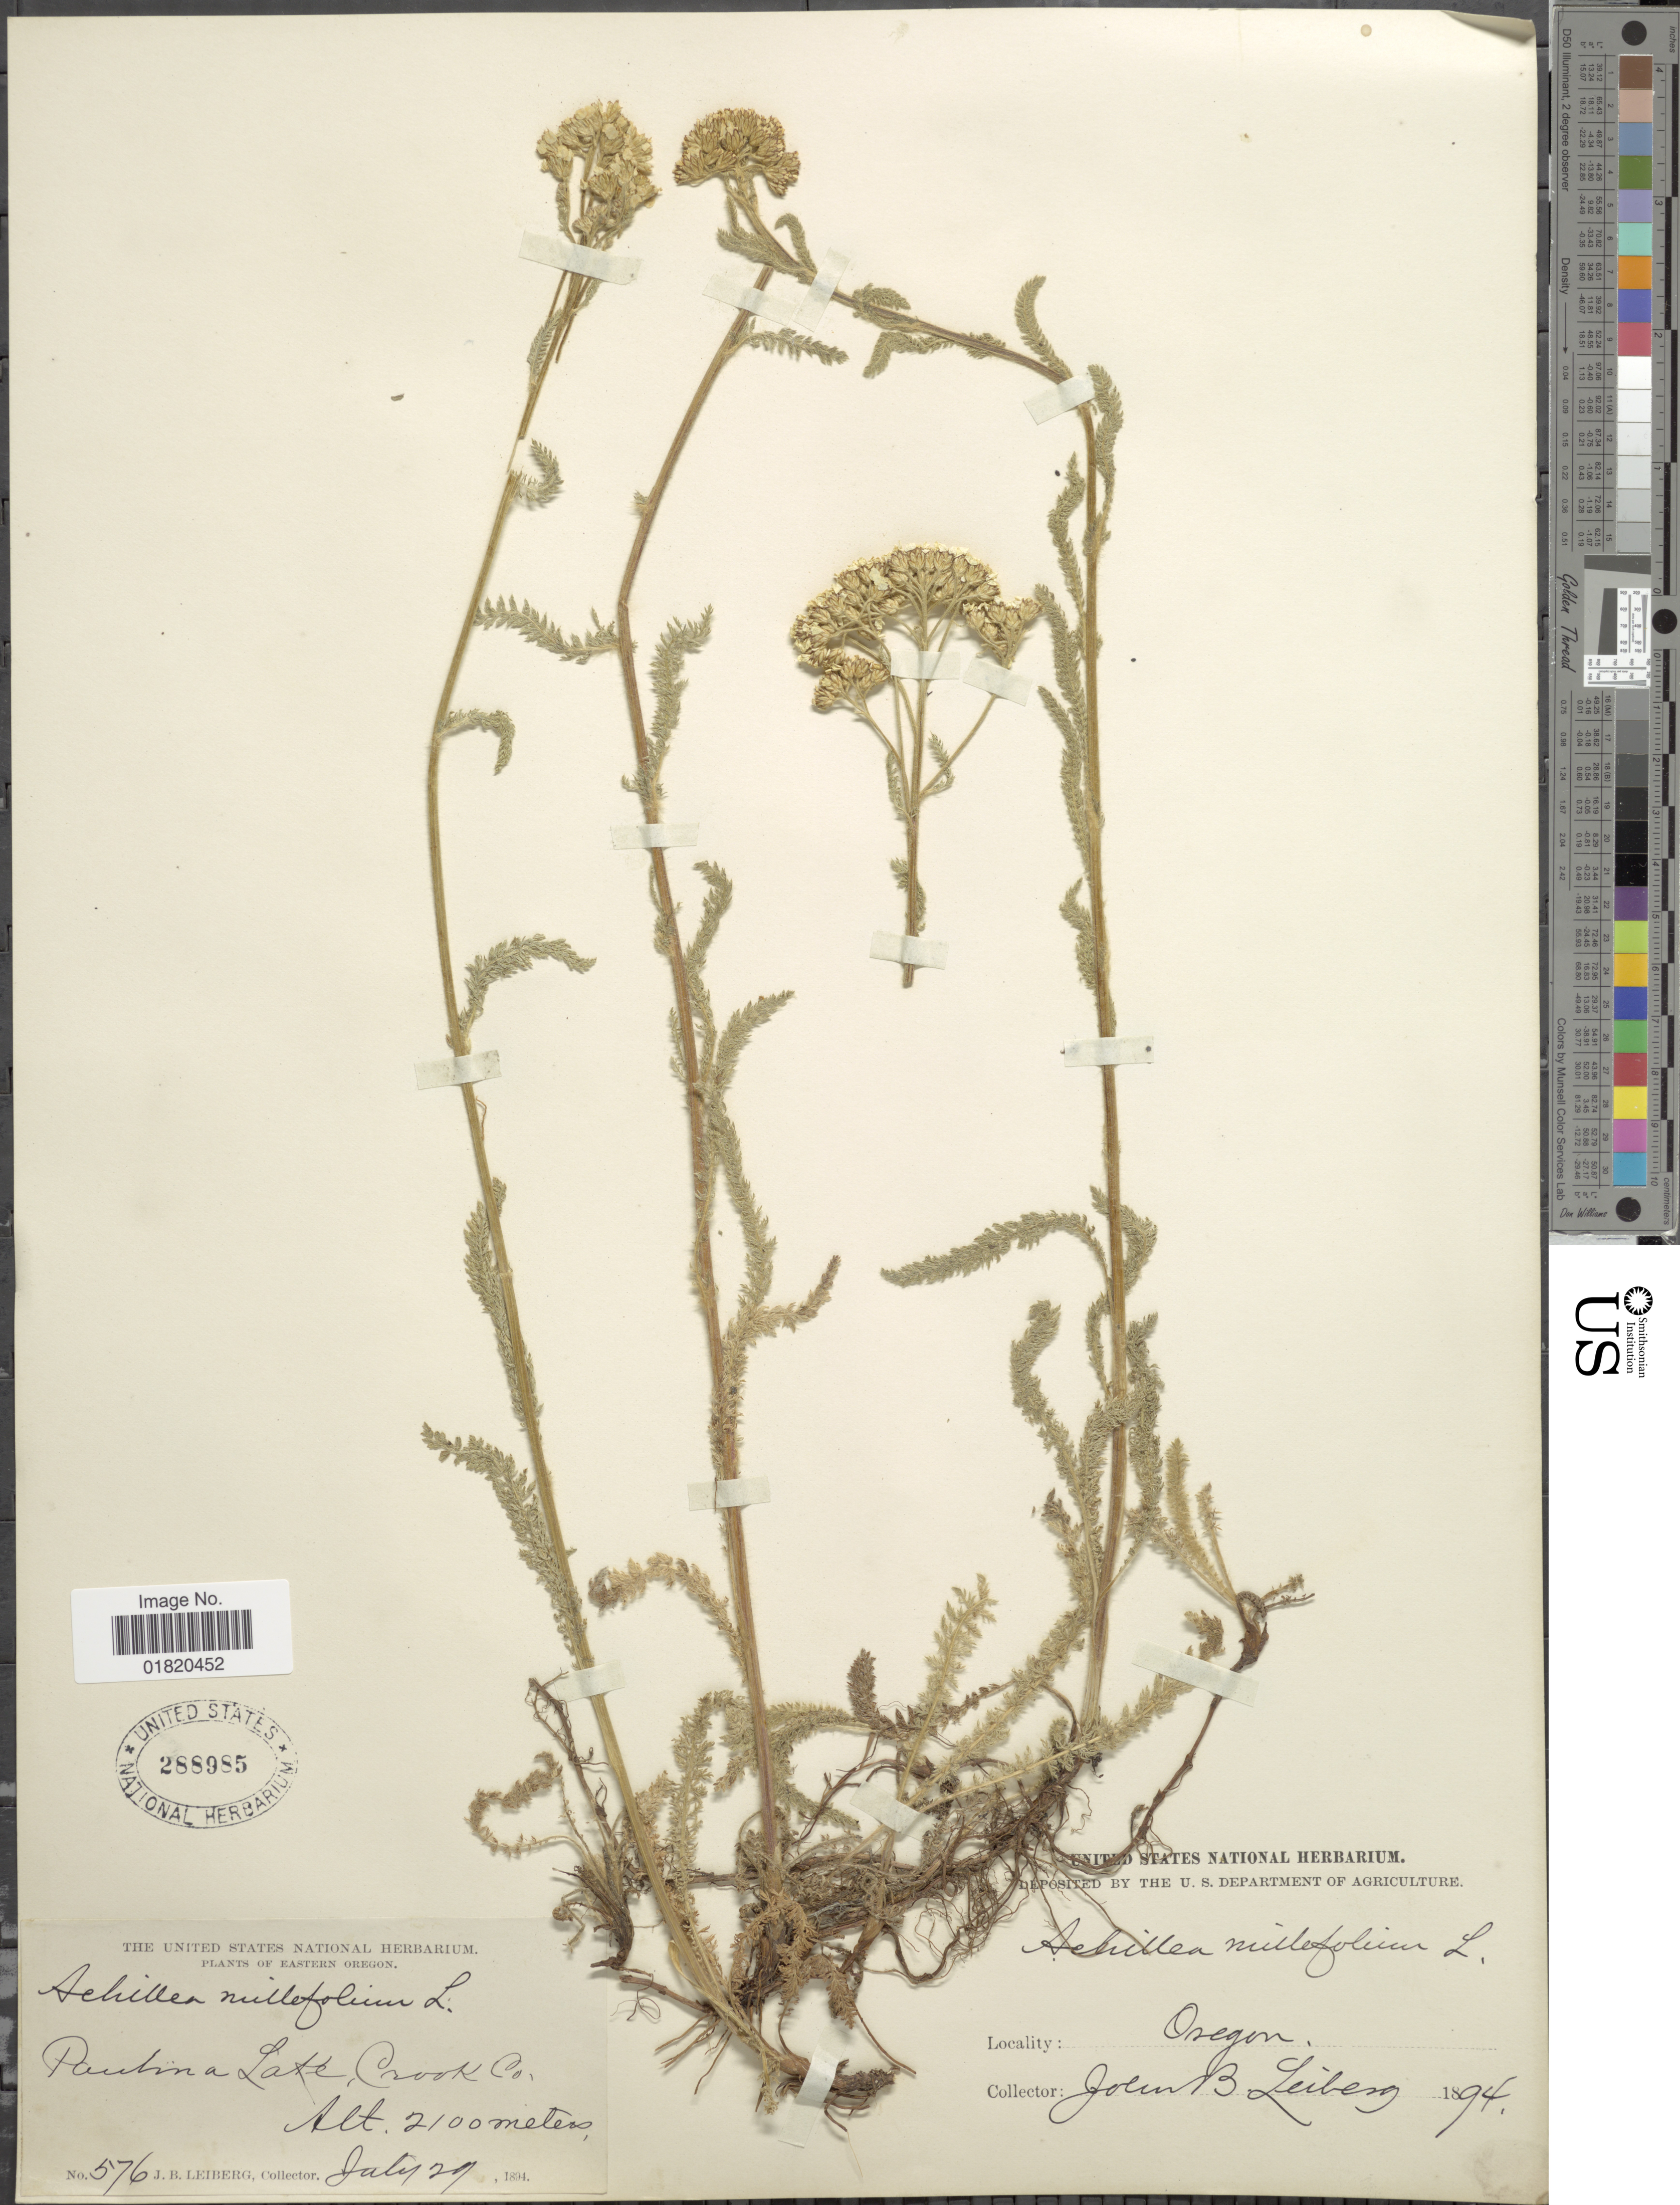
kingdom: Plantae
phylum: Tracheophyta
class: Magnoliopsida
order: Asterales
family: Asteraceae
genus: Achillea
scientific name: Achillea subalpina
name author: Greene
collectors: J. Leiberg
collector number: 576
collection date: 1894-07-29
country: United States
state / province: Oregon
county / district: Deschutes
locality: Eastern Oregon. Paulina Lake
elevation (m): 2100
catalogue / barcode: US 288985